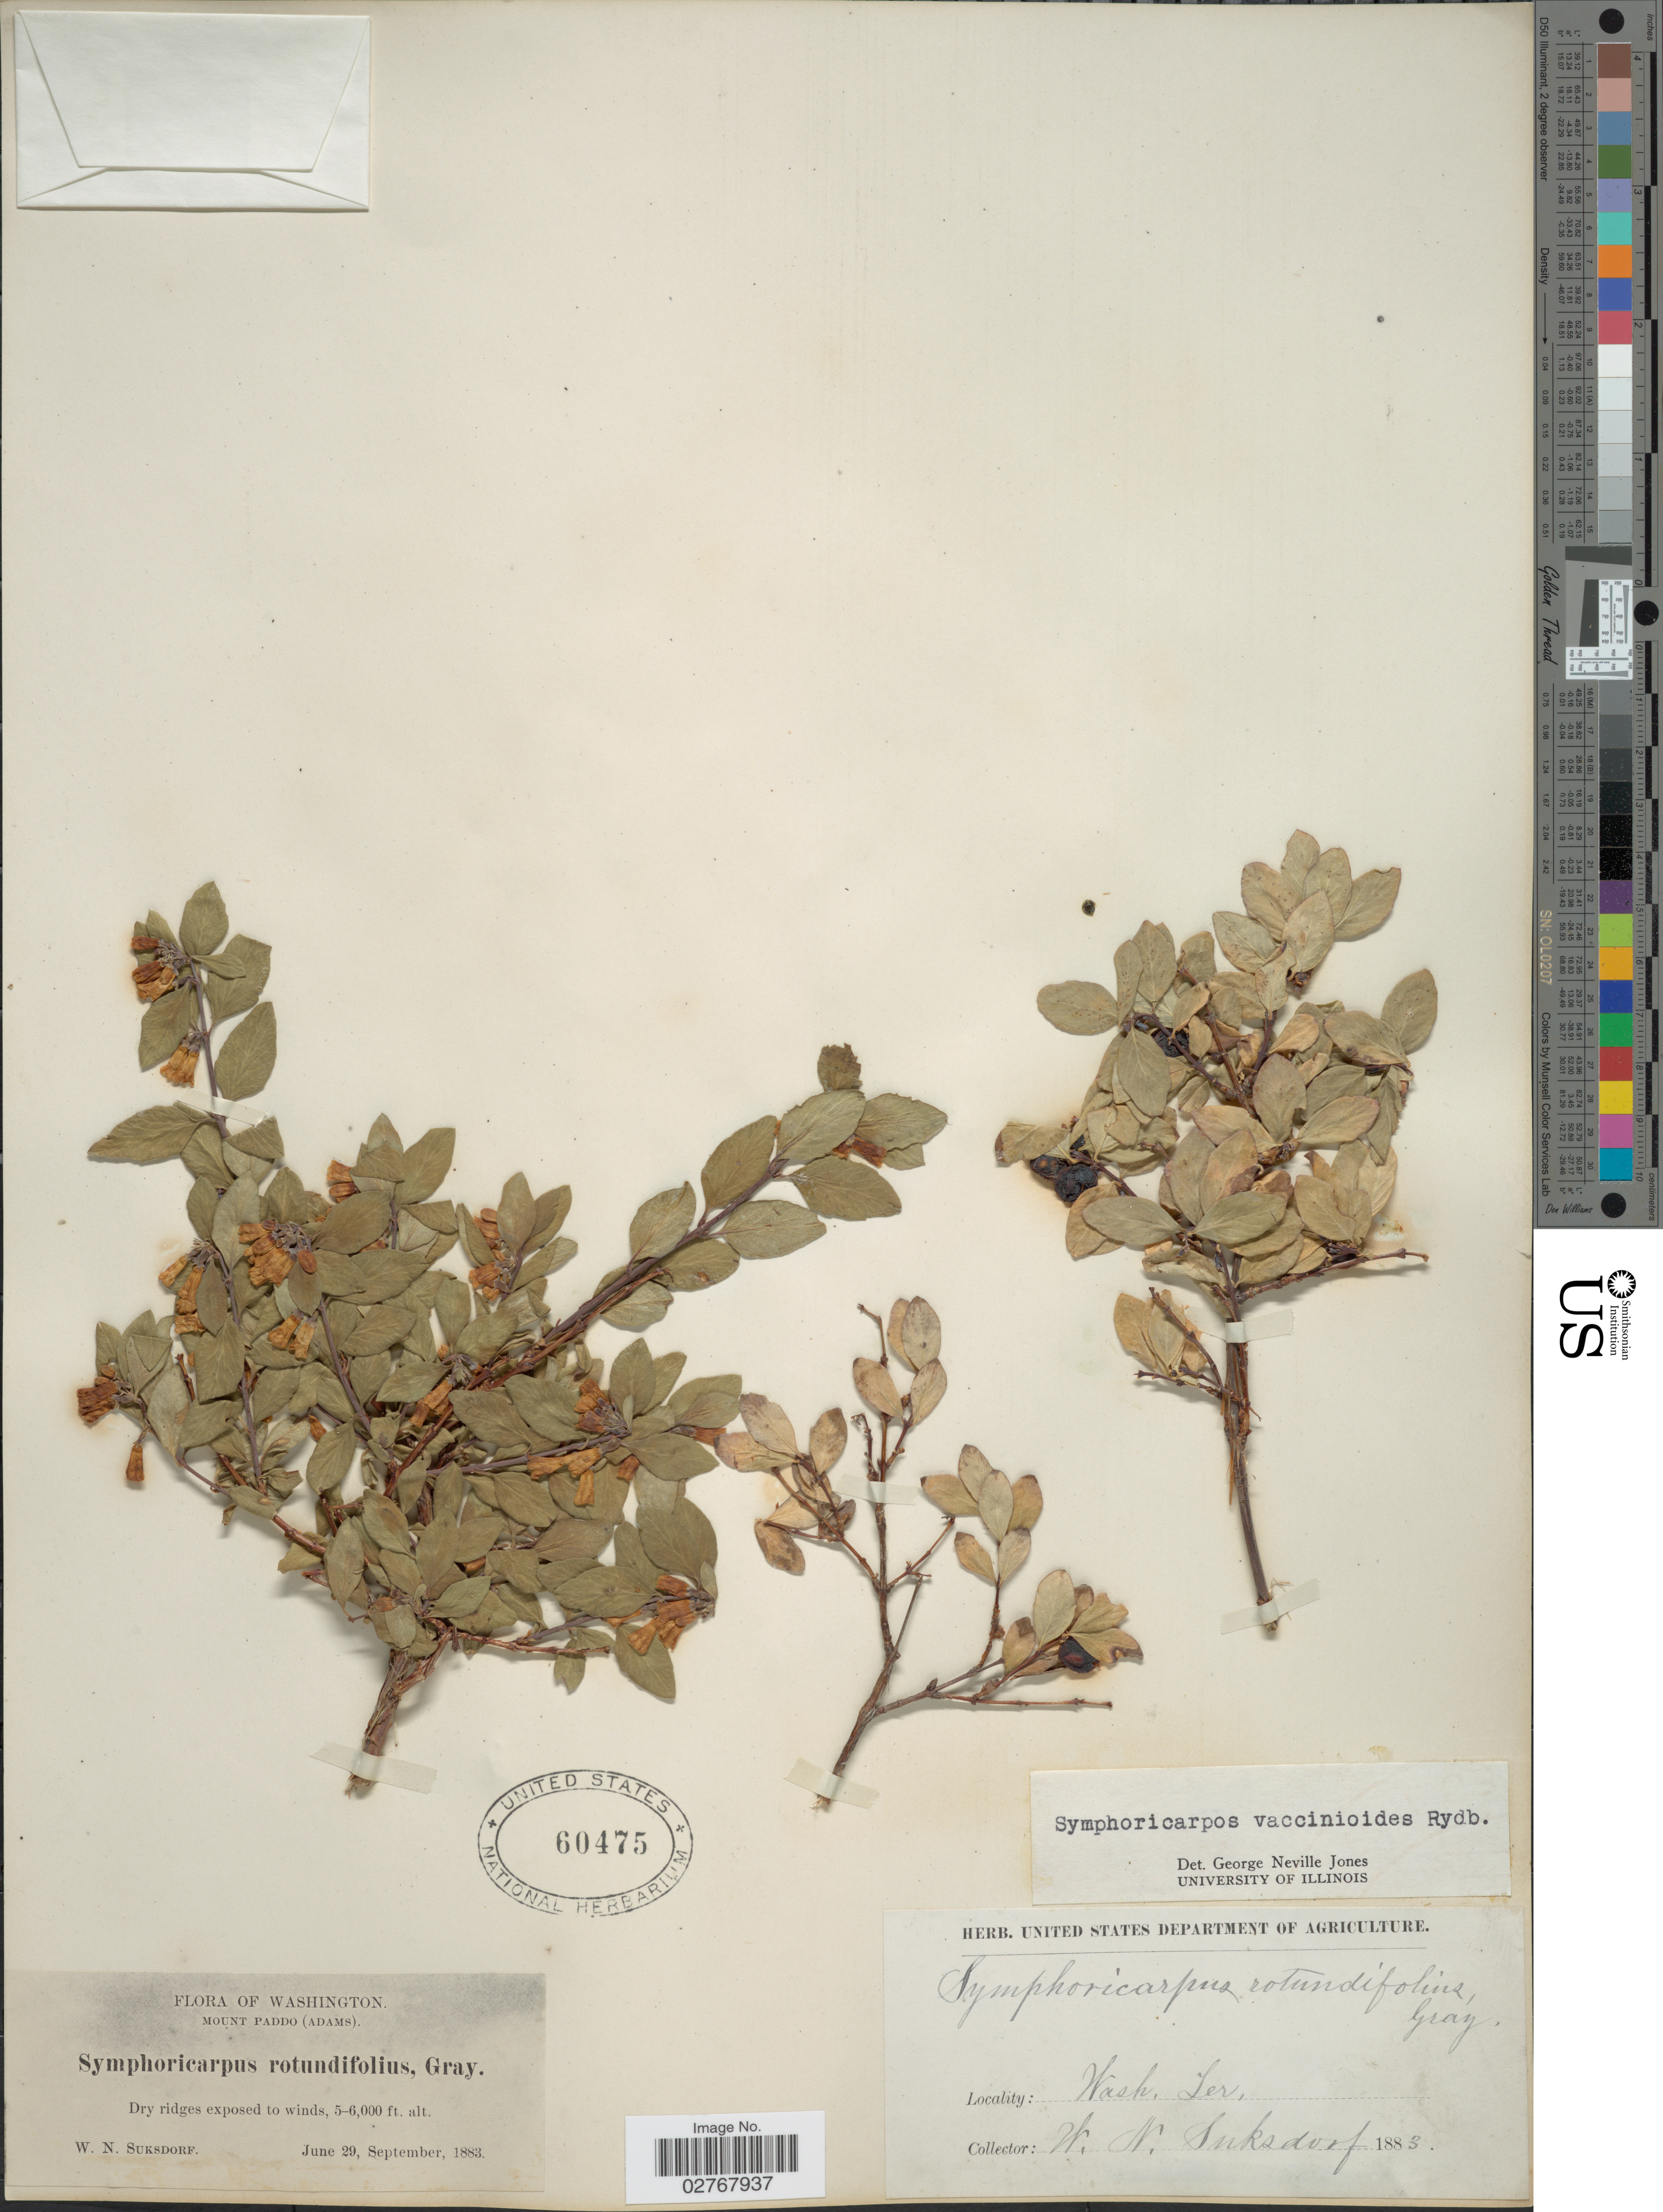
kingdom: Plantae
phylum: Tracheophyta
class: Magnoliopsida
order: Dipsacales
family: Caprifoliaceae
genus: Symphoricarpos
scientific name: Symphoricarpos vaccinioides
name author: Rydb.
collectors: W. N. Suksdorf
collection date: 1883-06-29/1883-09-29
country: United States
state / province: Washington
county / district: Skamania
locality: Mount Paddo (Adams), Wash Ter.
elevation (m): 1524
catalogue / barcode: US 60475